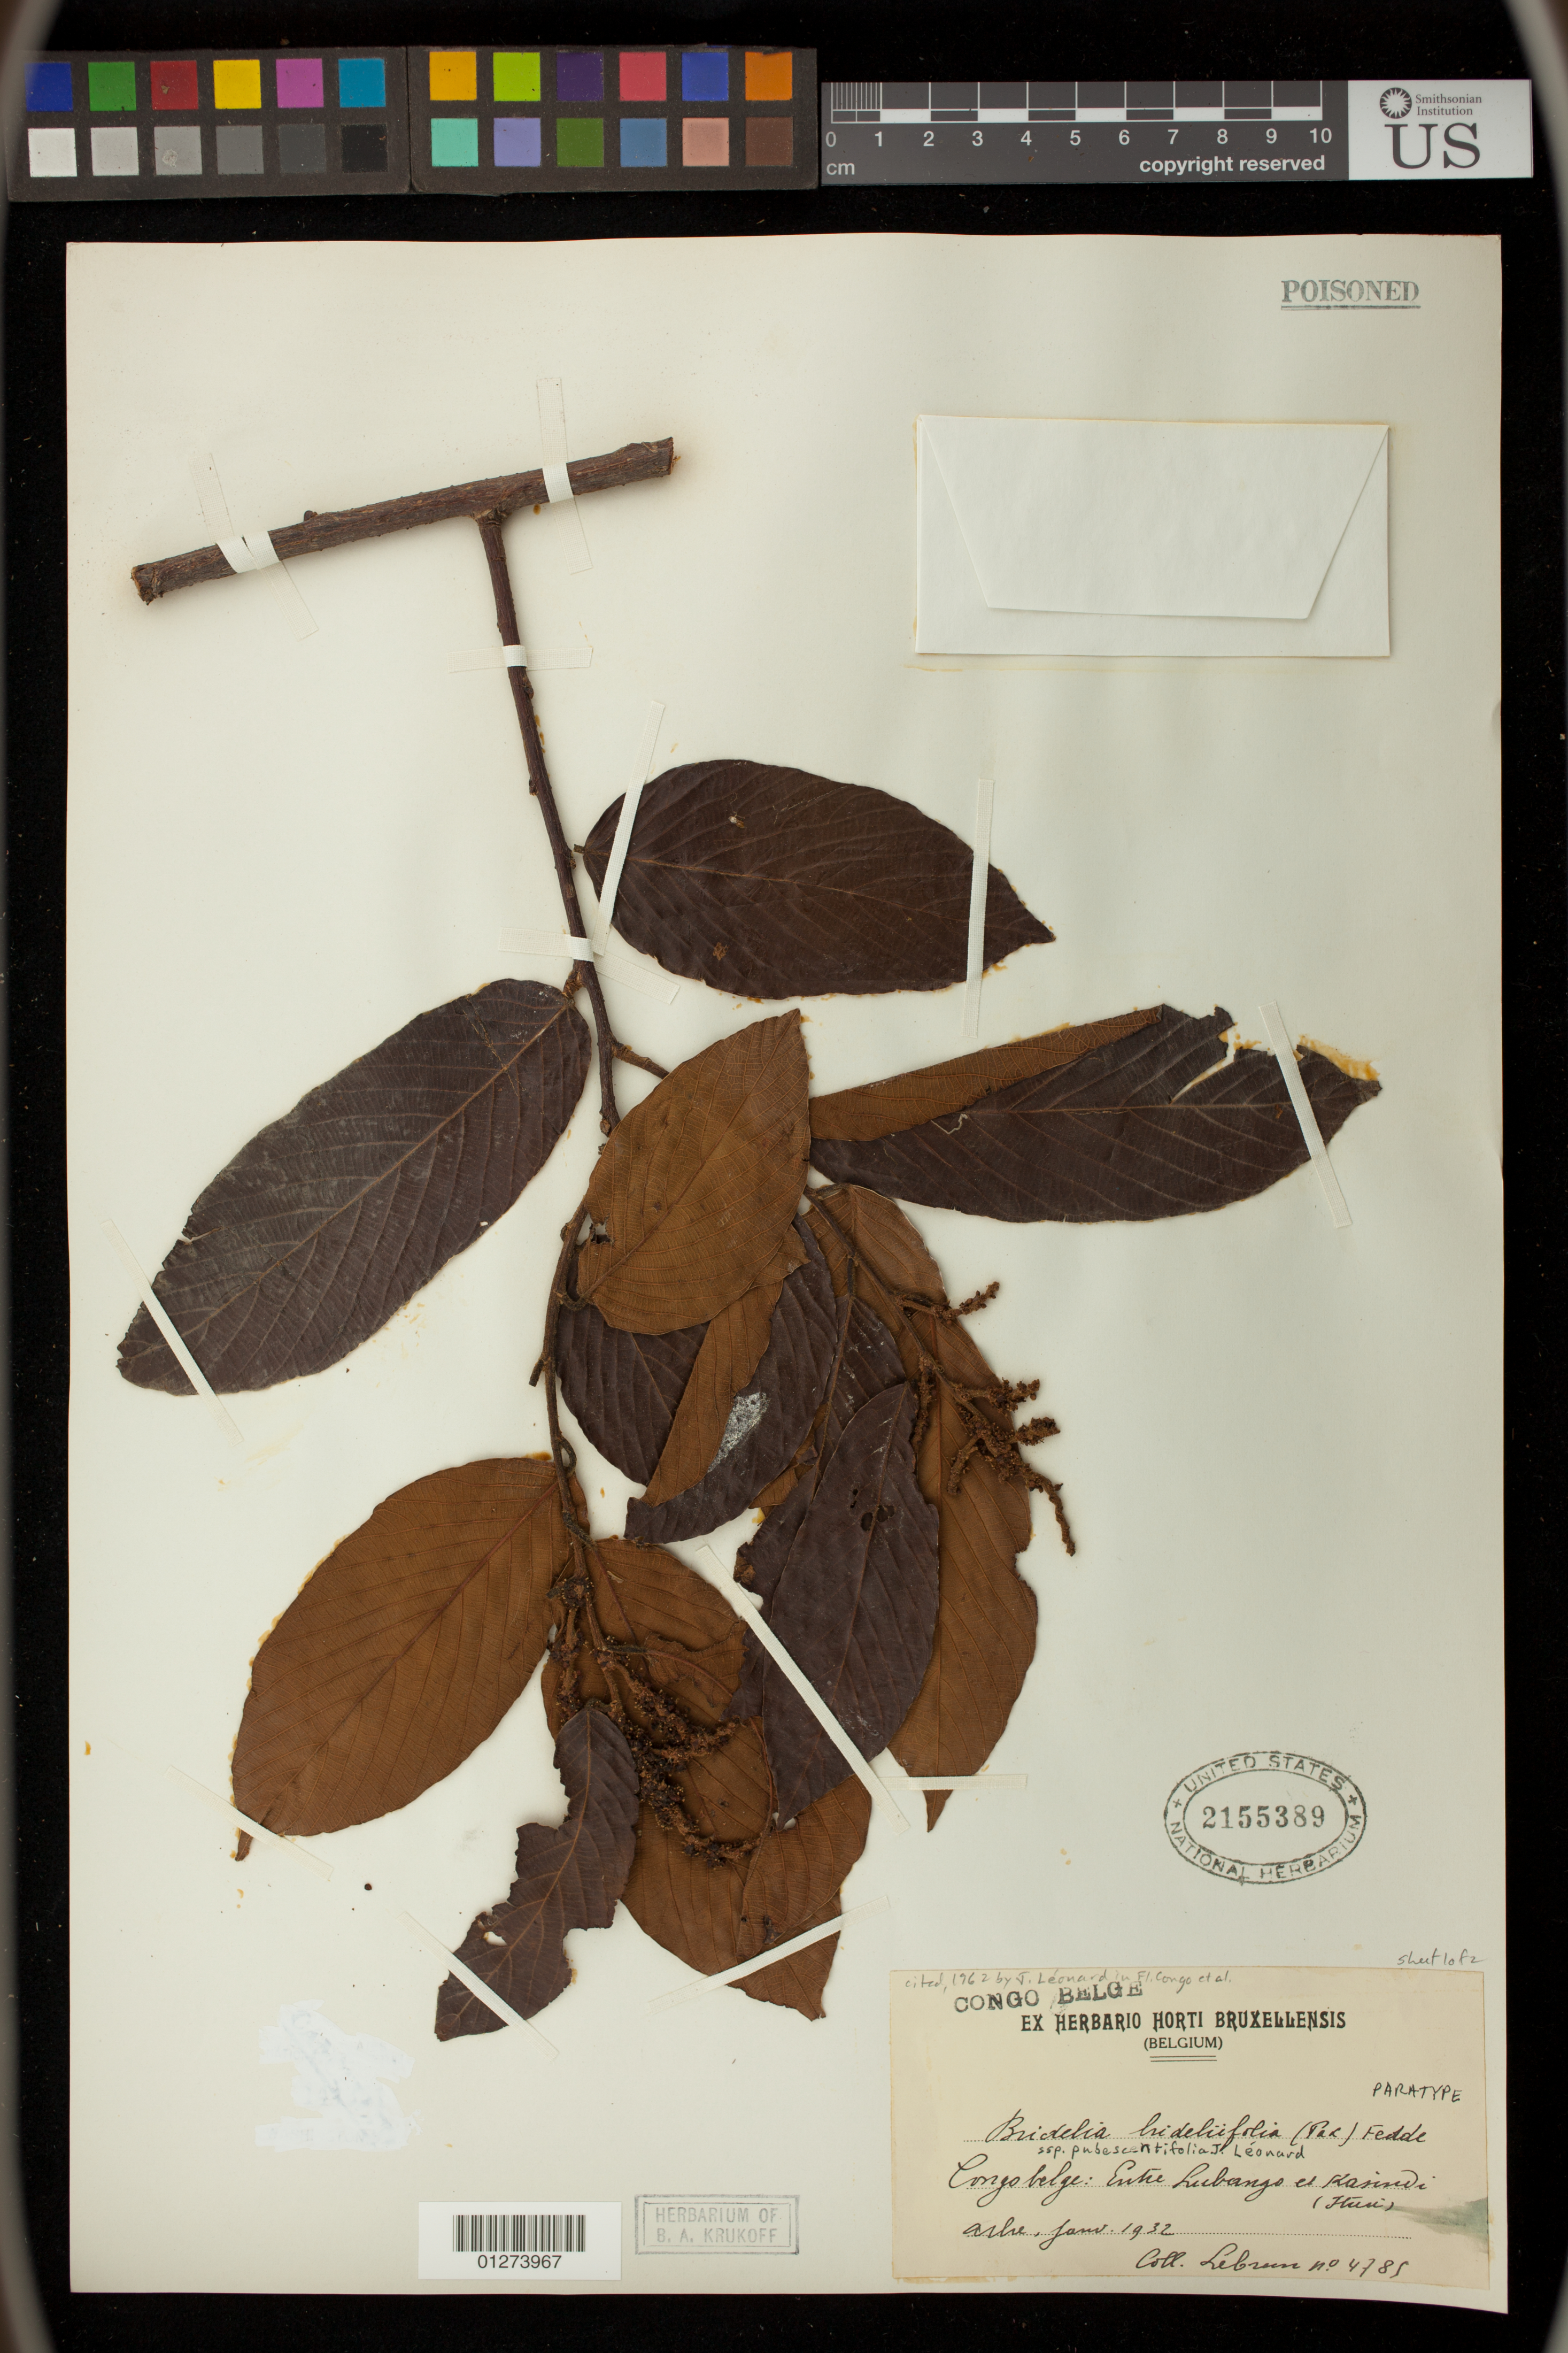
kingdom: Plantae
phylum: Tracheophyta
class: Magnoliopsida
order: Malpighiales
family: Phyllanthaceae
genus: Bridelia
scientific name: Bridelia brideliifolia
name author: (Pax) Fedde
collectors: J.A. Lebrun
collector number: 4785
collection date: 1932-01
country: Congo, Democratic Republic of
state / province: Nord-Kivu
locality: Congo Belge: Entre Lubango et Kasisei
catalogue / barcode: US 2155389